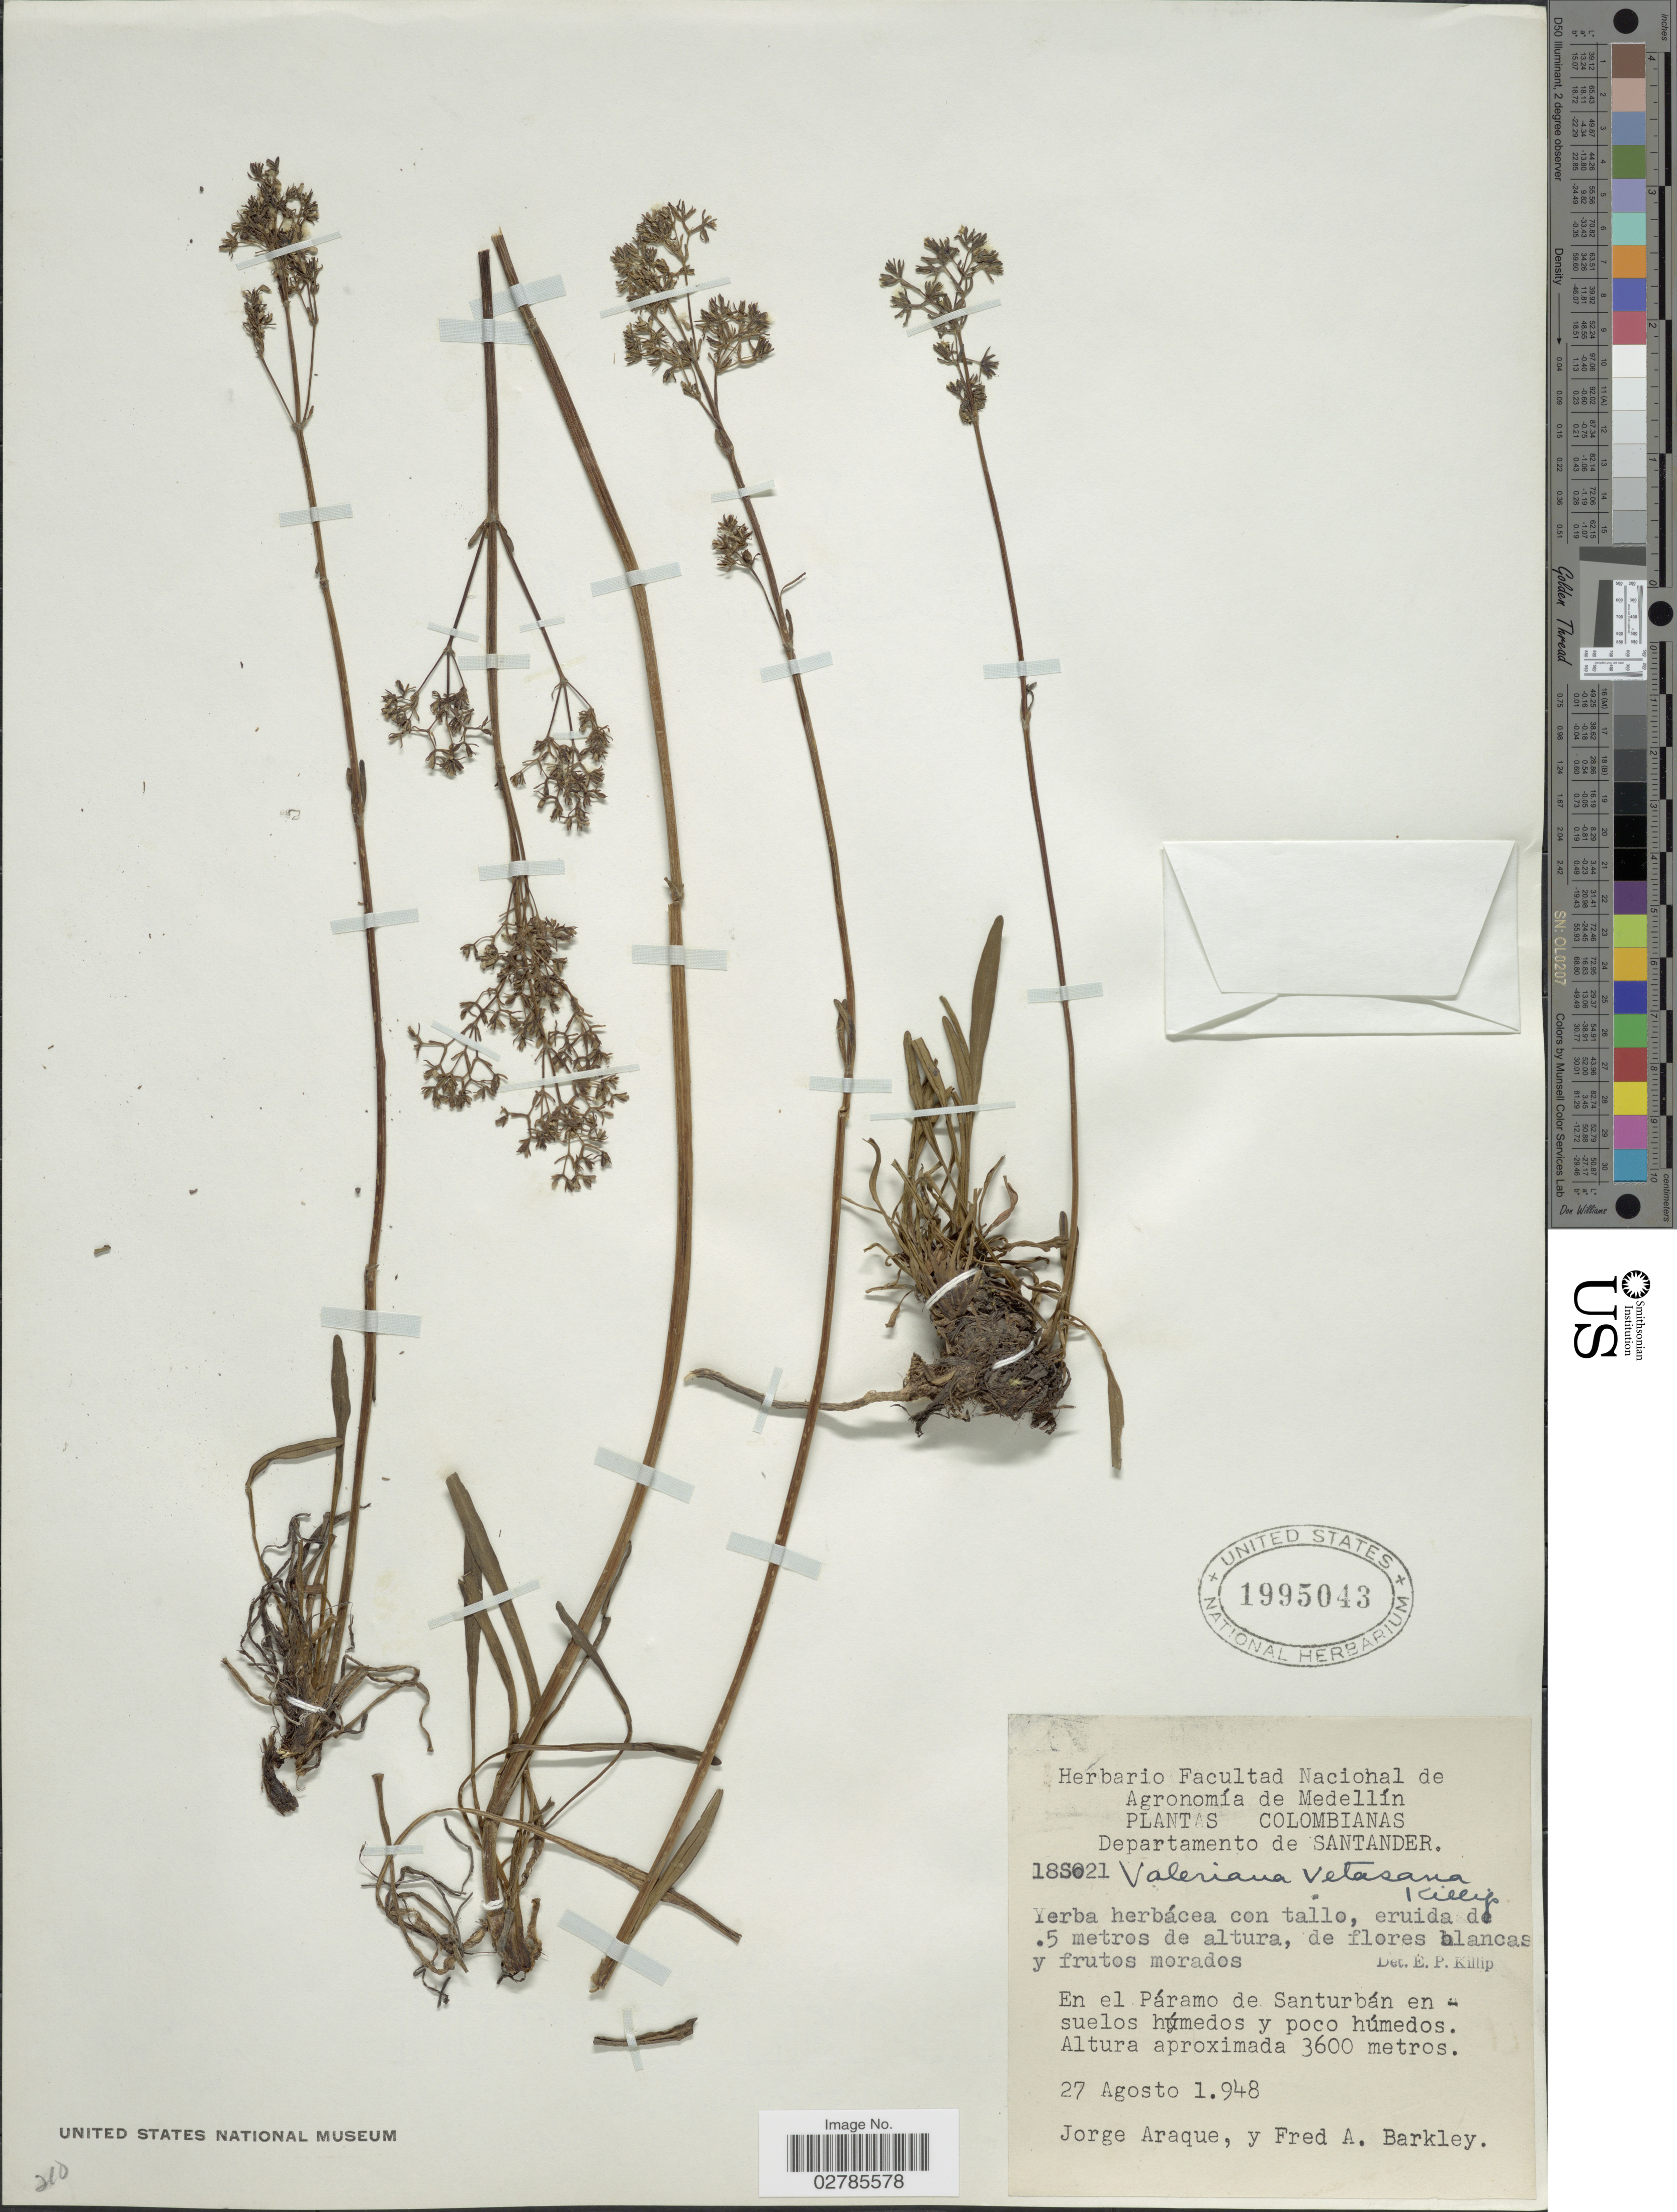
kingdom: Plantae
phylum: Tracheophyta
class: Magnoliopsida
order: Dipsacales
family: Caprifoliaceae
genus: Valeriana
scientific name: Valeriana vetasana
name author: Killip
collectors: J. Araque Molina & F. A. Barkley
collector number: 18S021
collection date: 1948-08-27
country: Colombia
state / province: Santander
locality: Departamento de Santander, En el Páramo de Santurbán.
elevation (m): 3600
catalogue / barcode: US 1995043